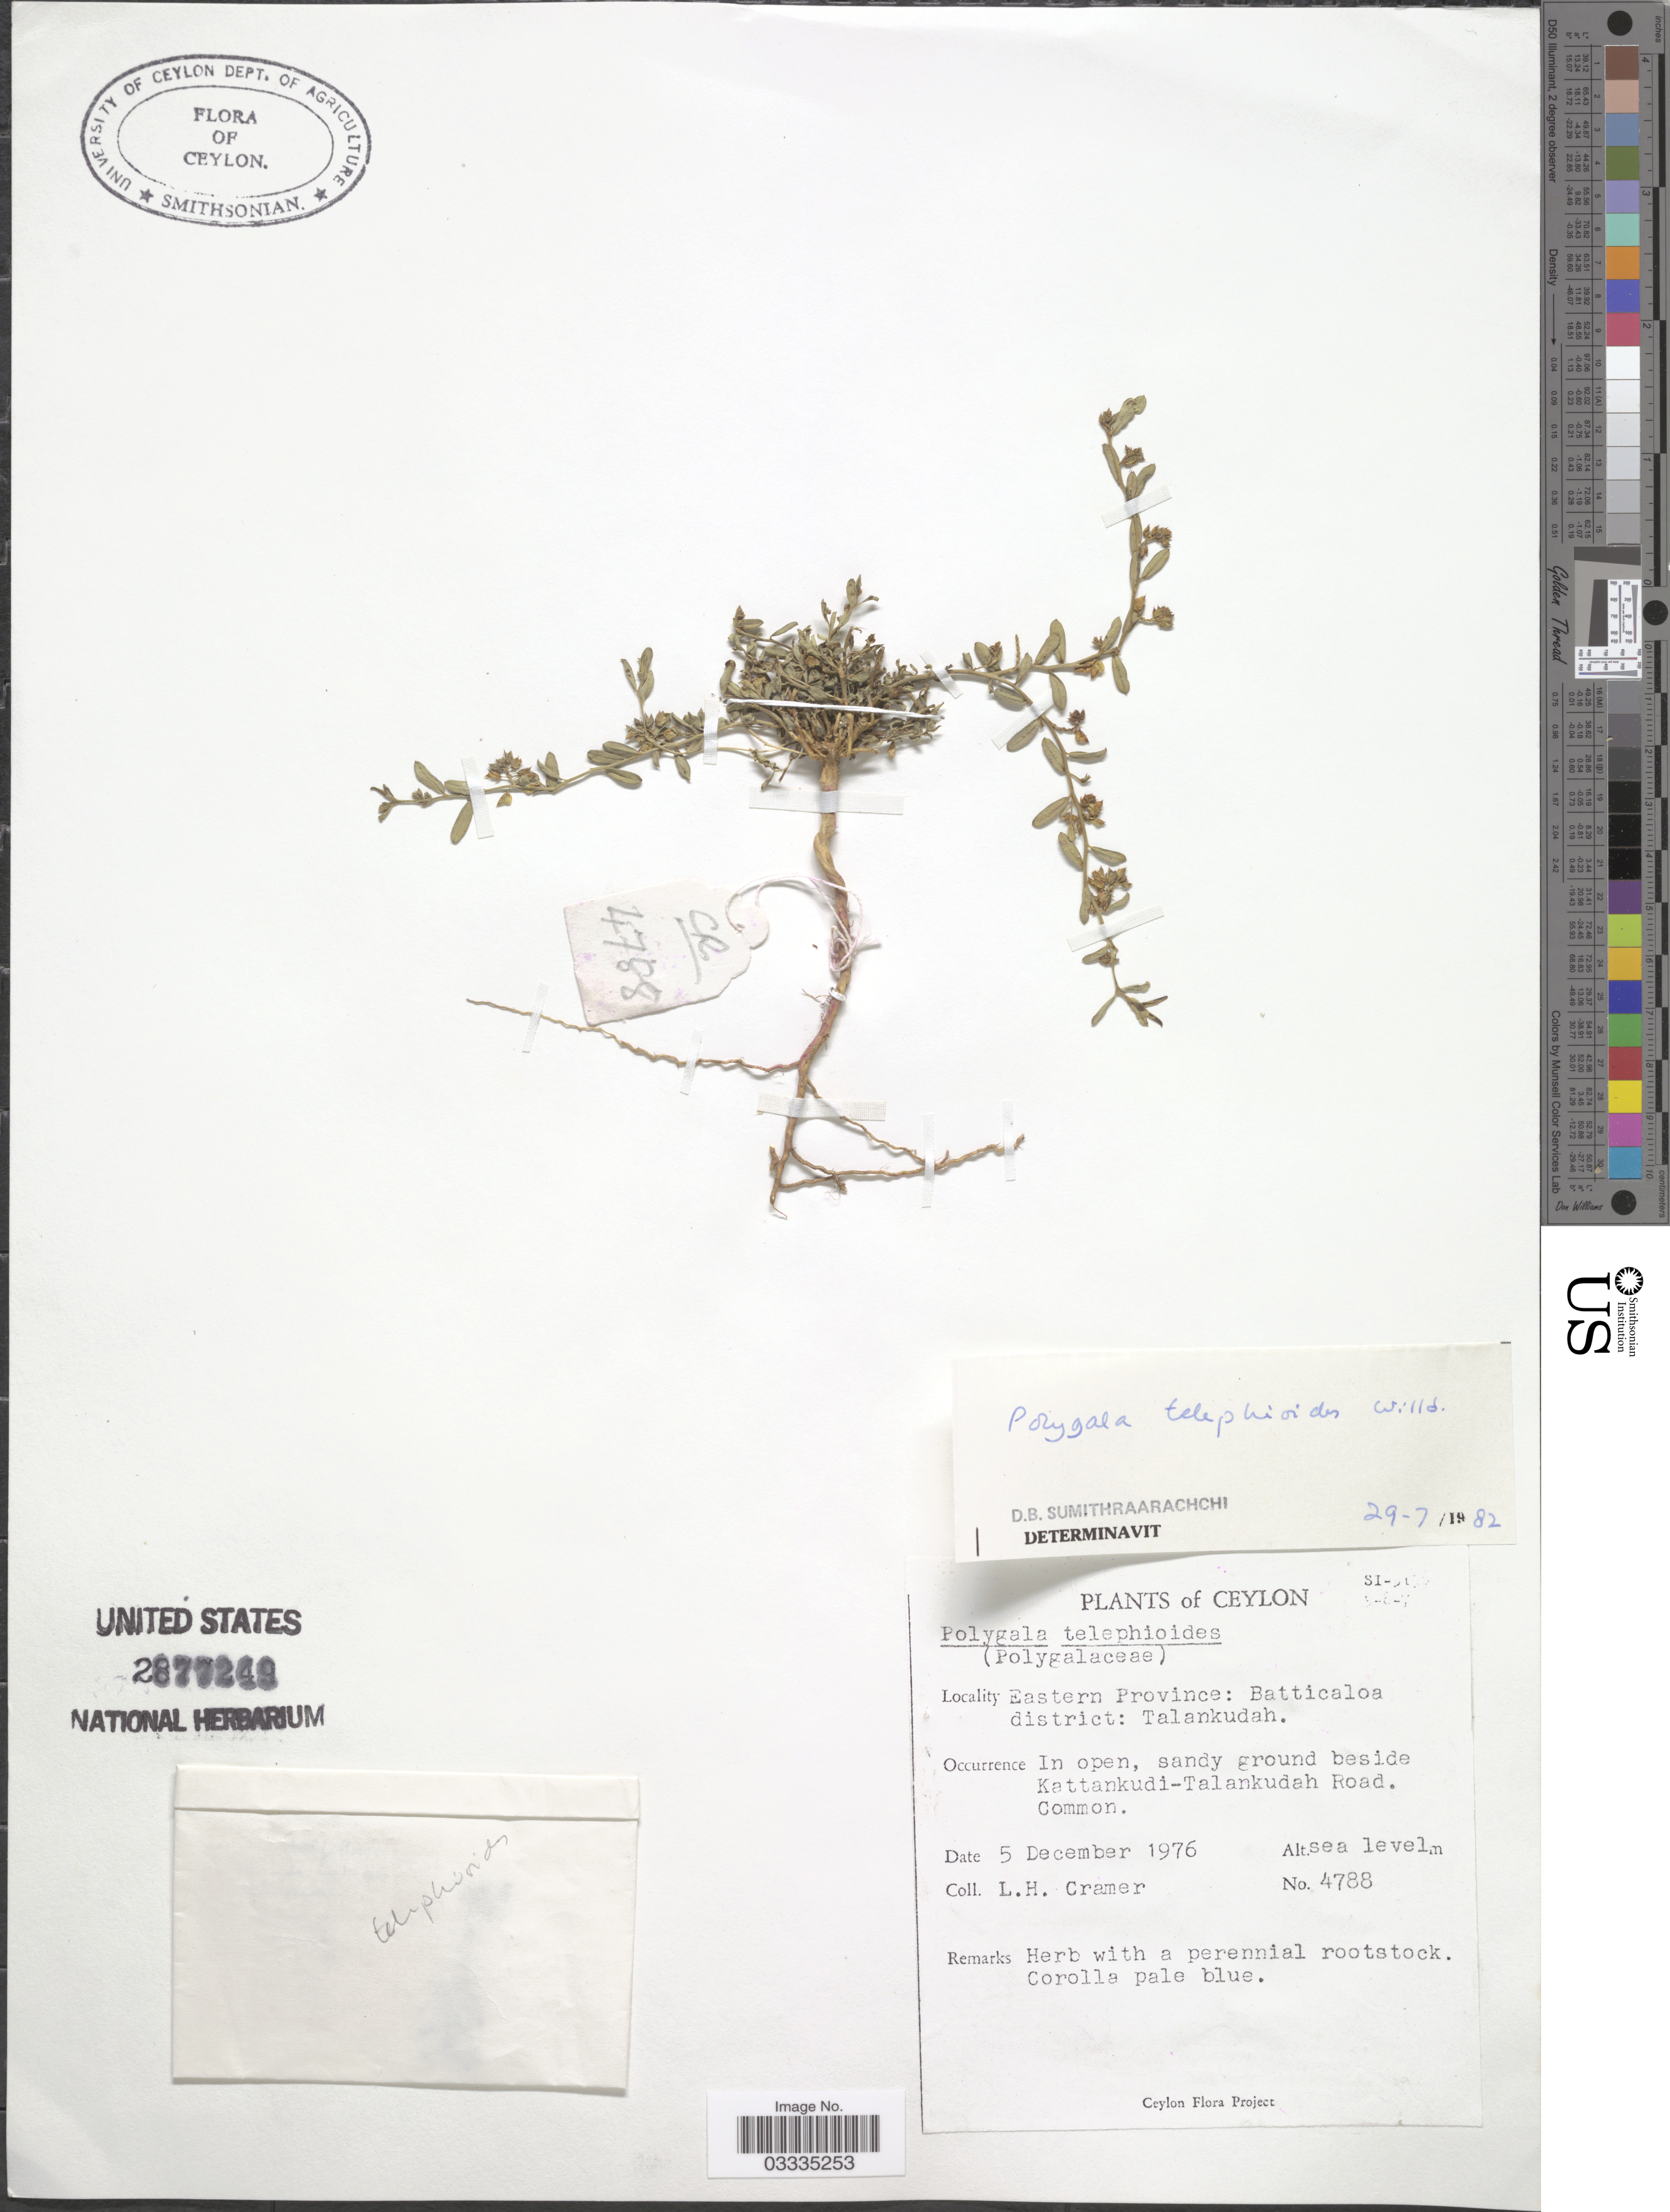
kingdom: Plantae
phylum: Tracheophyta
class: Magnoliopsida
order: Fabales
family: Polygalaceae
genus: Polygala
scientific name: Polygala telephioides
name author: Willd.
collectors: L. H. Cramer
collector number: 4788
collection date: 1976-12-05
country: Sri Lanka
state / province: Eastern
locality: Ceylon. Batticaloa district: Talankudah. In open, sandy ground beside Kattankudi-Talankudah Road.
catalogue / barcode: US 2877249